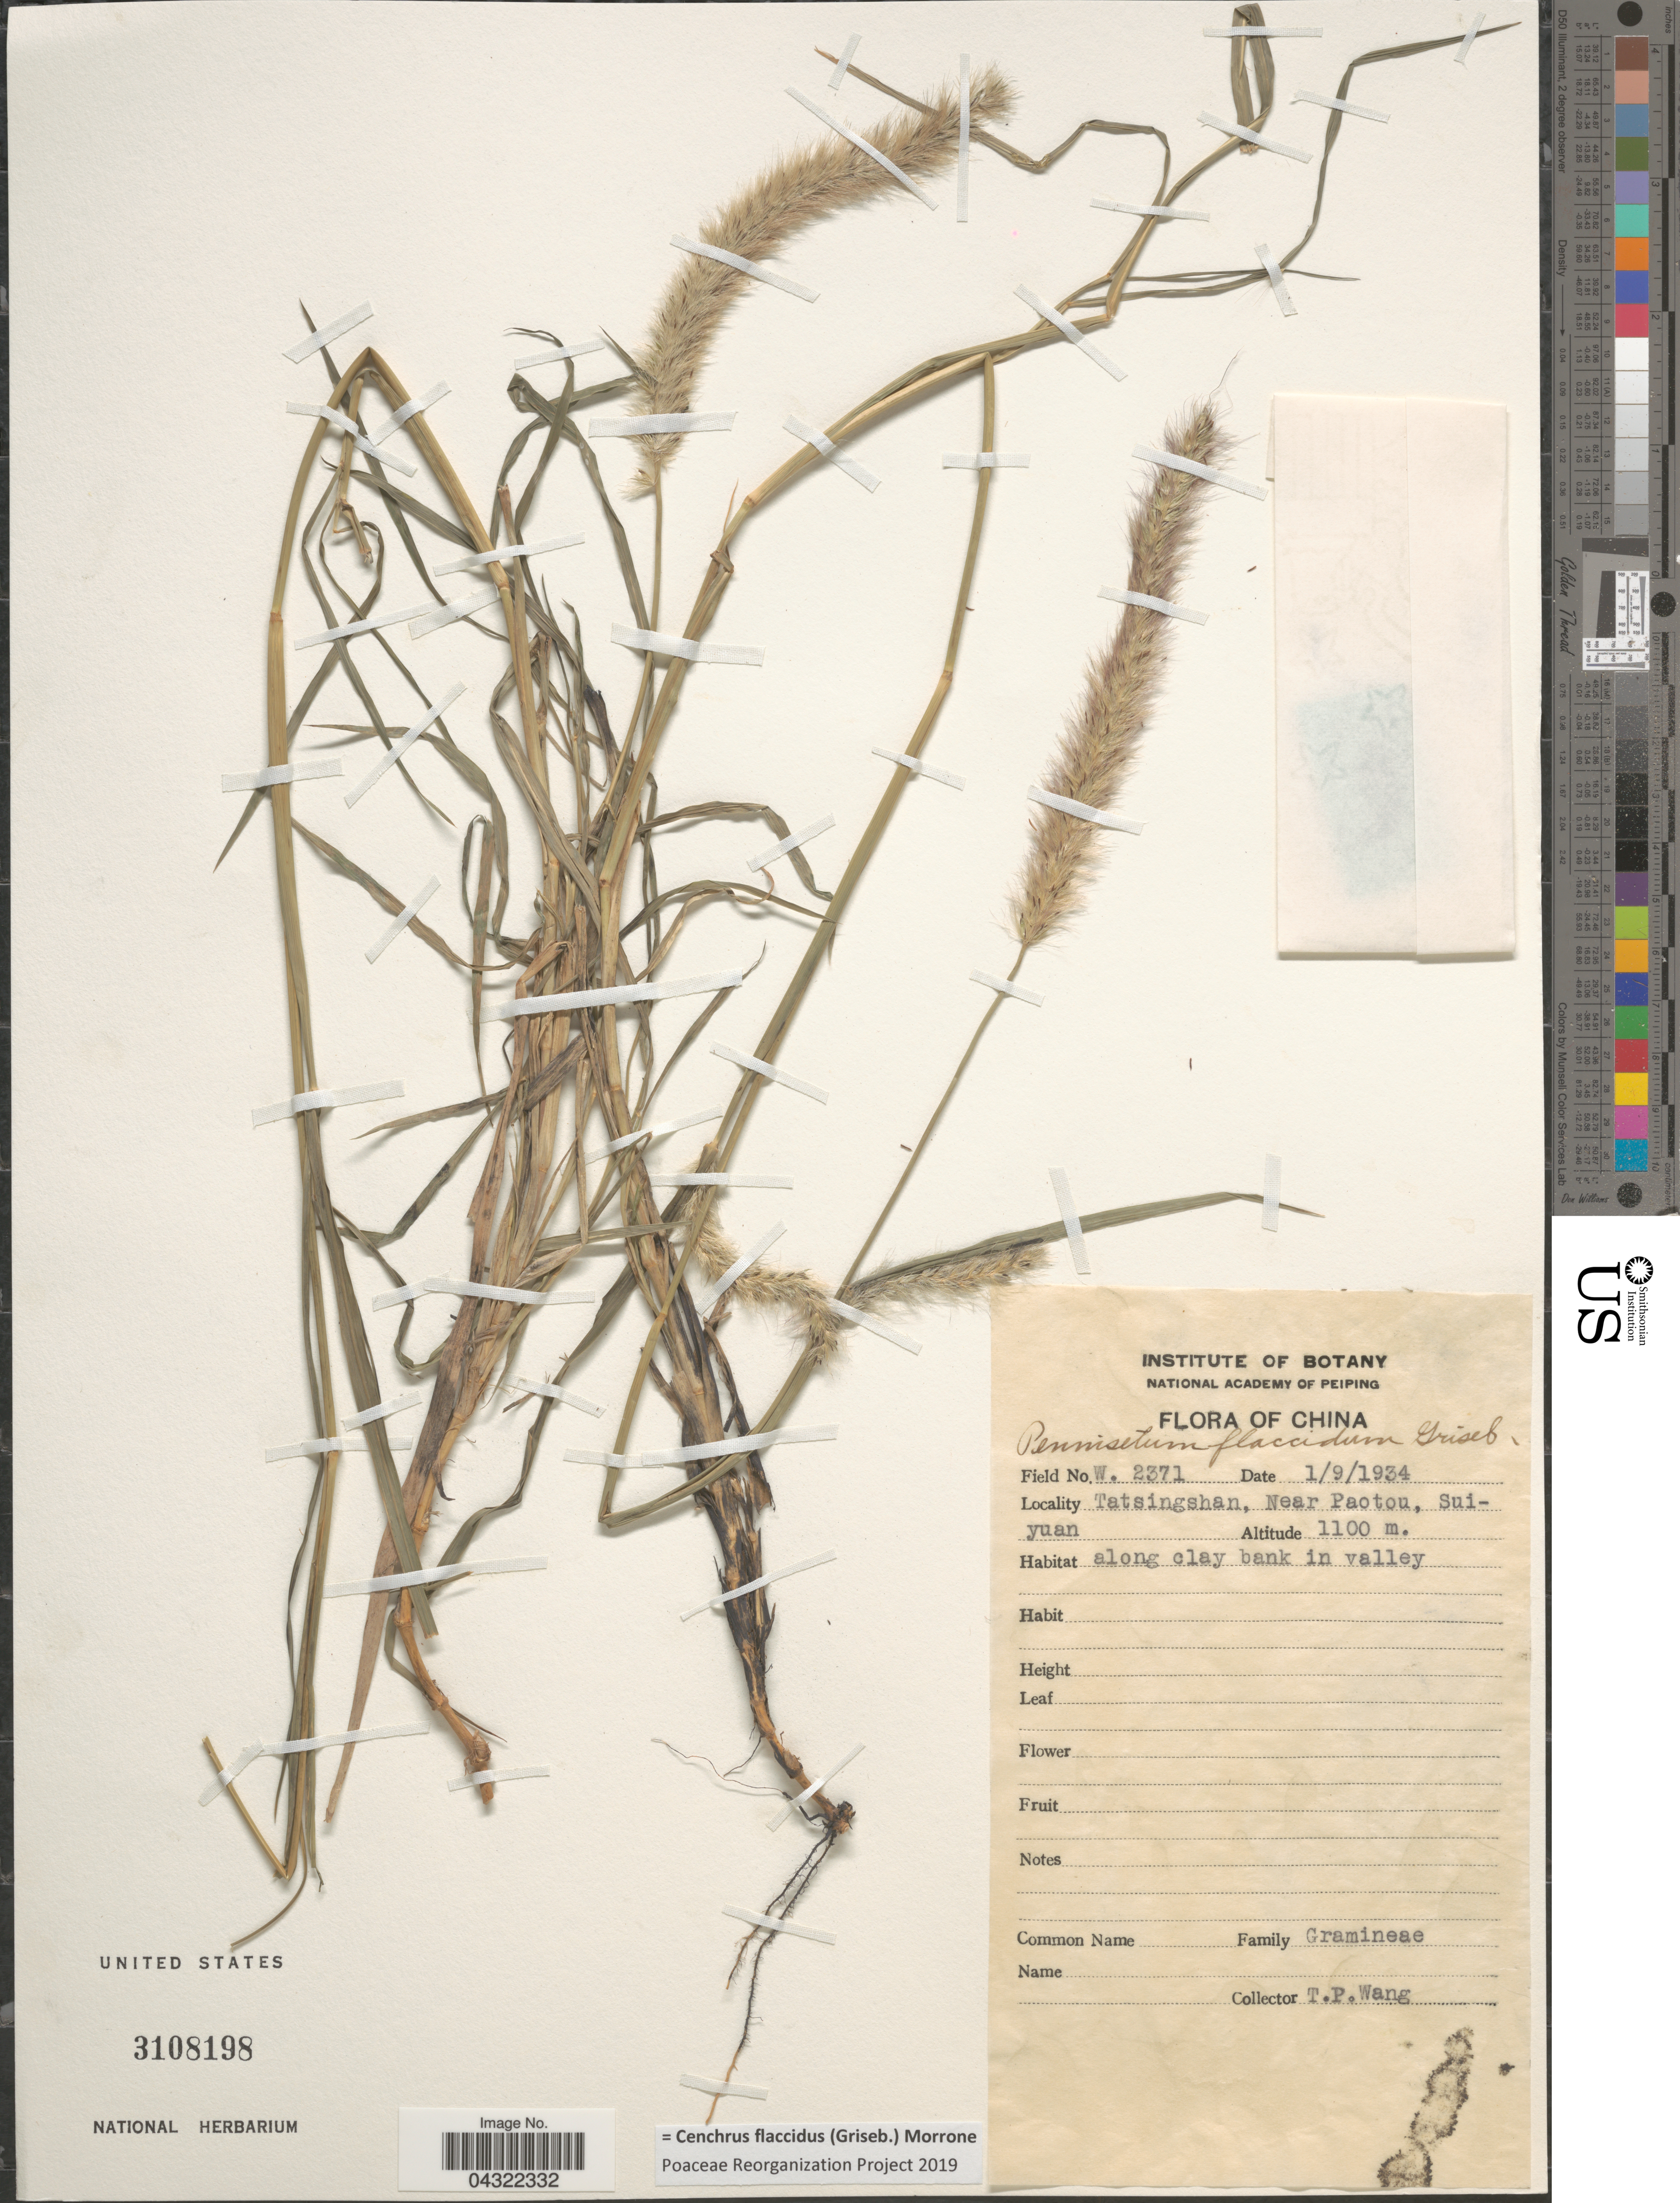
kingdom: Plantae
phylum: Tracheophyta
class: Liliopsida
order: Poales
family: Poaceae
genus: Cenchrus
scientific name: Cenchrus flaccidus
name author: (Griseb.) Morrone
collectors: T. Wang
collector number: W2371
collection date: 1934-09-01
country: China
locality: Tatsingshan, Near Paotou, Sui-yuan.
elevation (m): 1100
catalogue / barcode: US 3108198